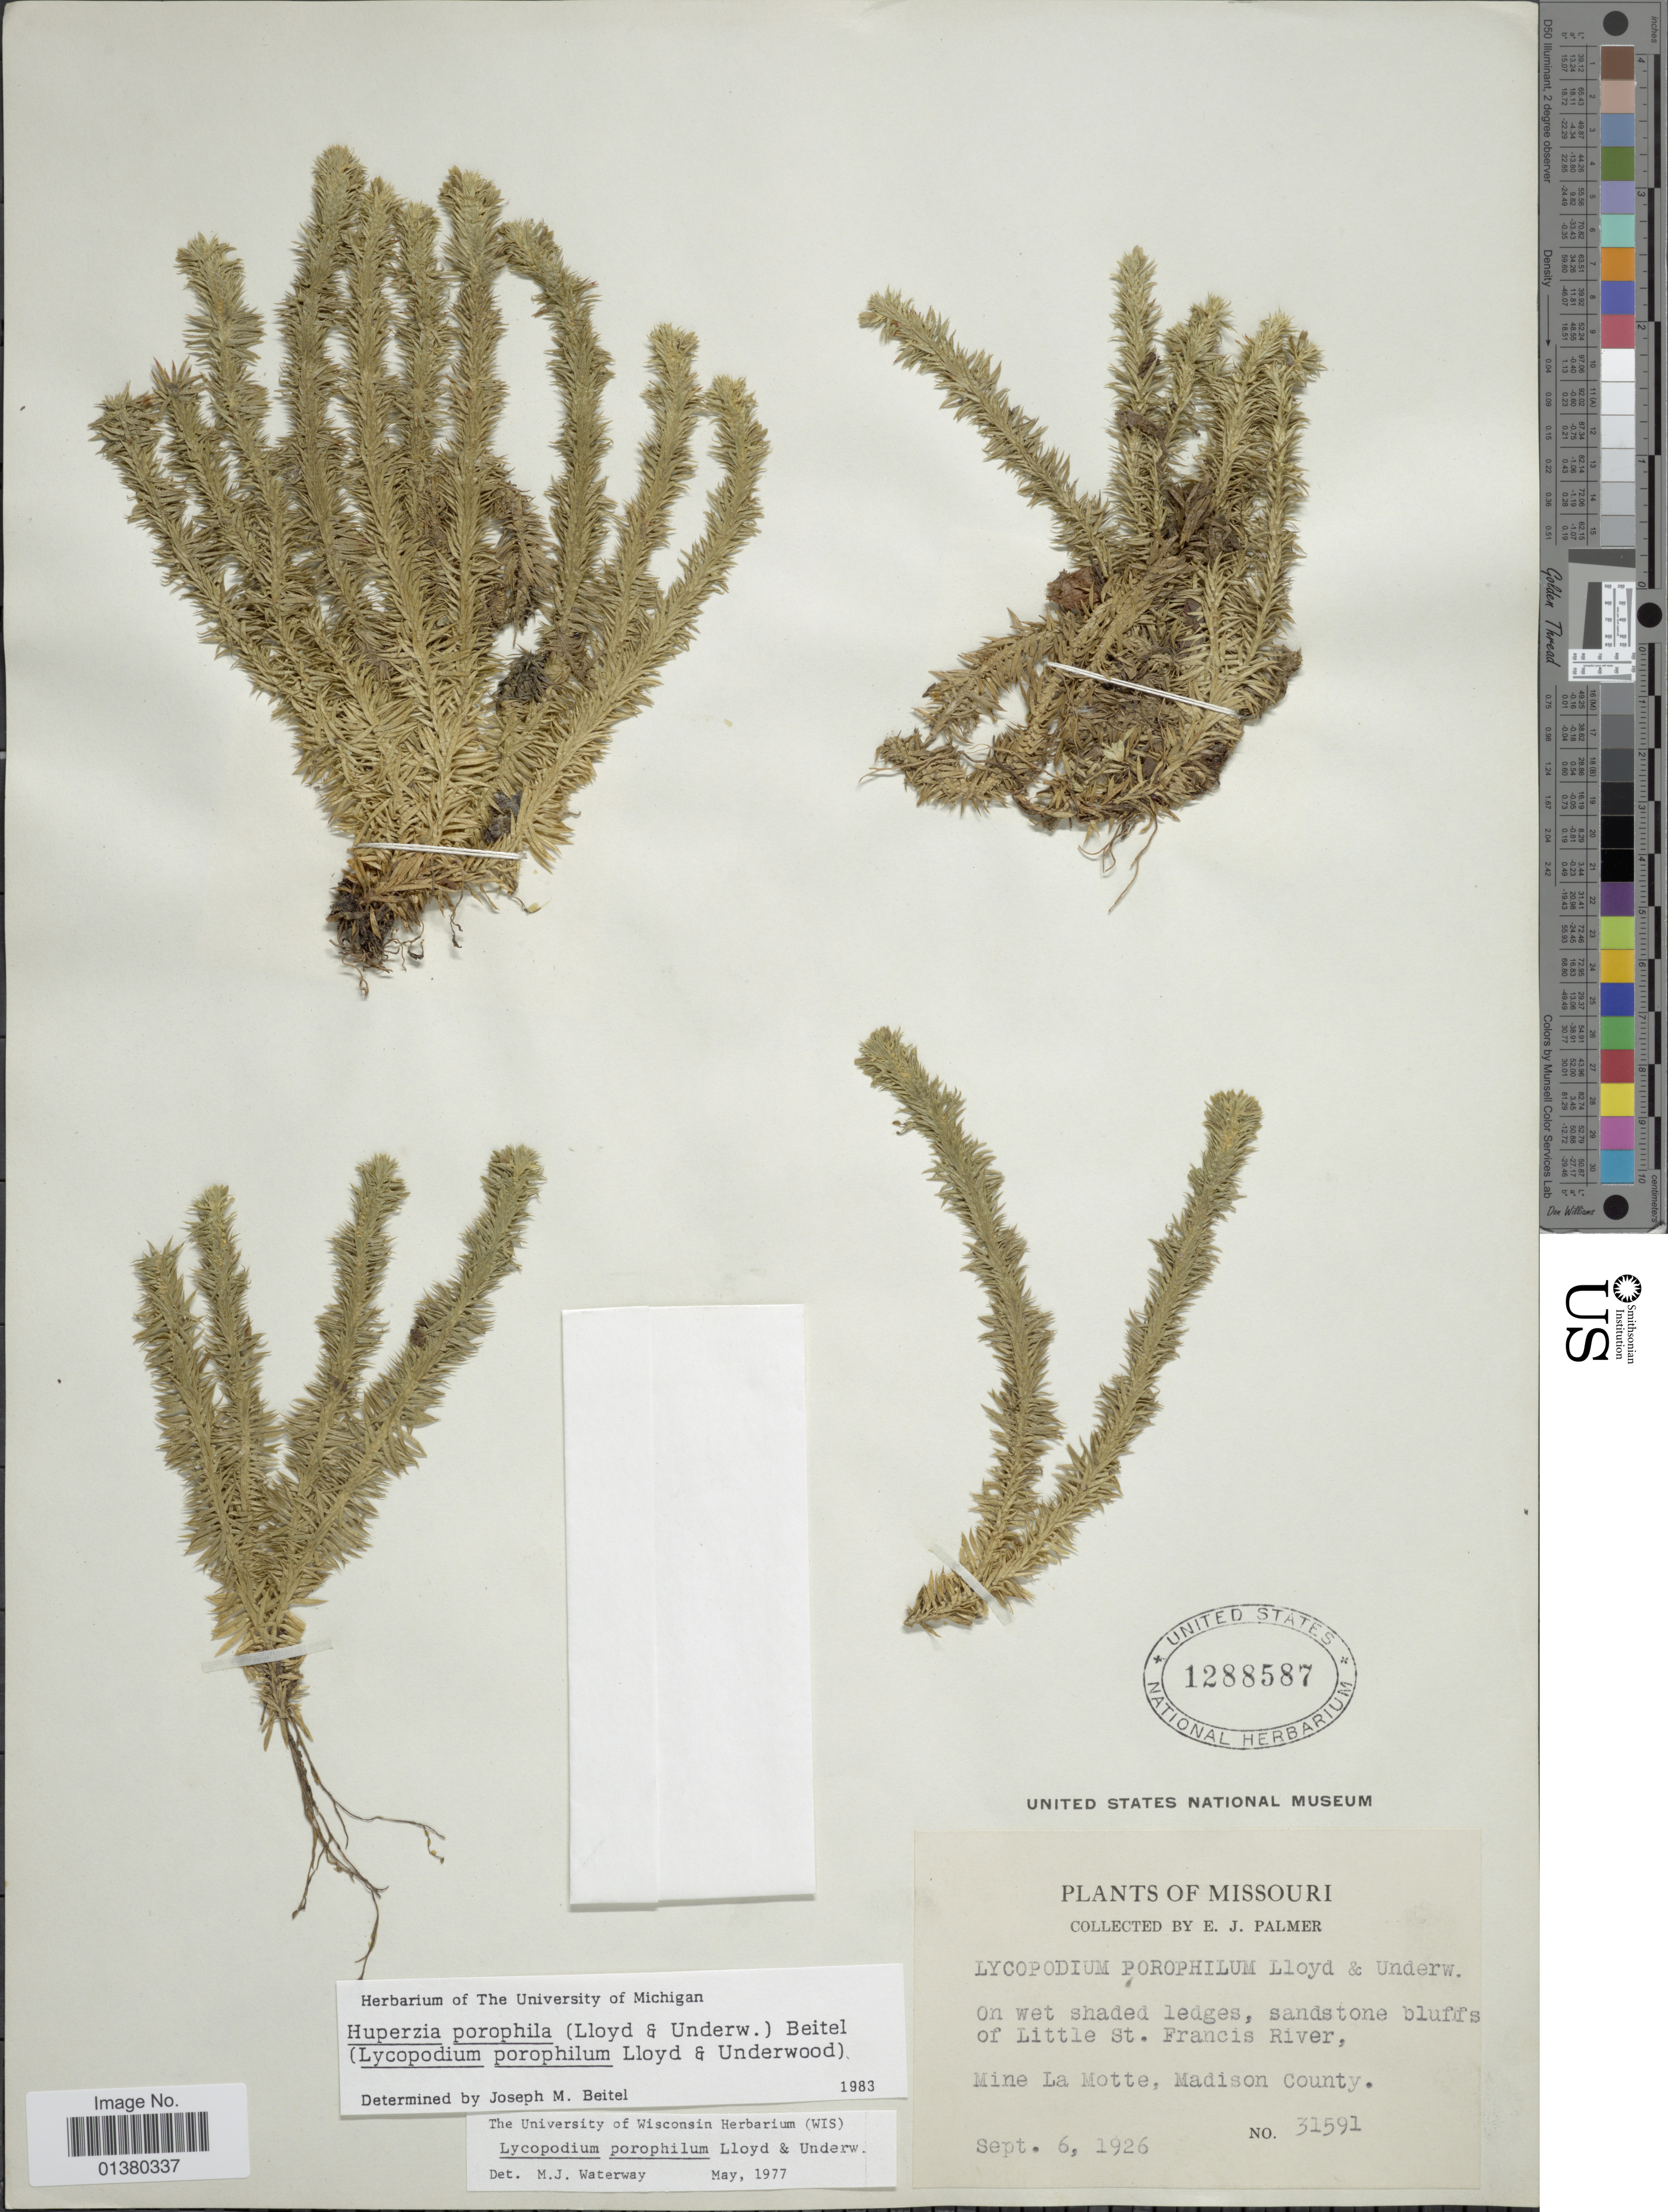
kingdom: Plantae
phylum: Tracheophyta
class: Lycopodiopsida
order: Lycopodiales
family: Lycopodiaceae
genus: Huperzia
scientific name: Huperzia porophila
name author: (F.E. Lloyd & Underw.) Holub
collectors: J. E. Palmér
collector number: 31591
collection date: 1926-09-06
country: United States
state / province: Missouri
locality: On wet shaded ledges, sandstone bluffs of Little St Francis River Mine La Motte, Madison County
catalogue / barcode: US 1288587